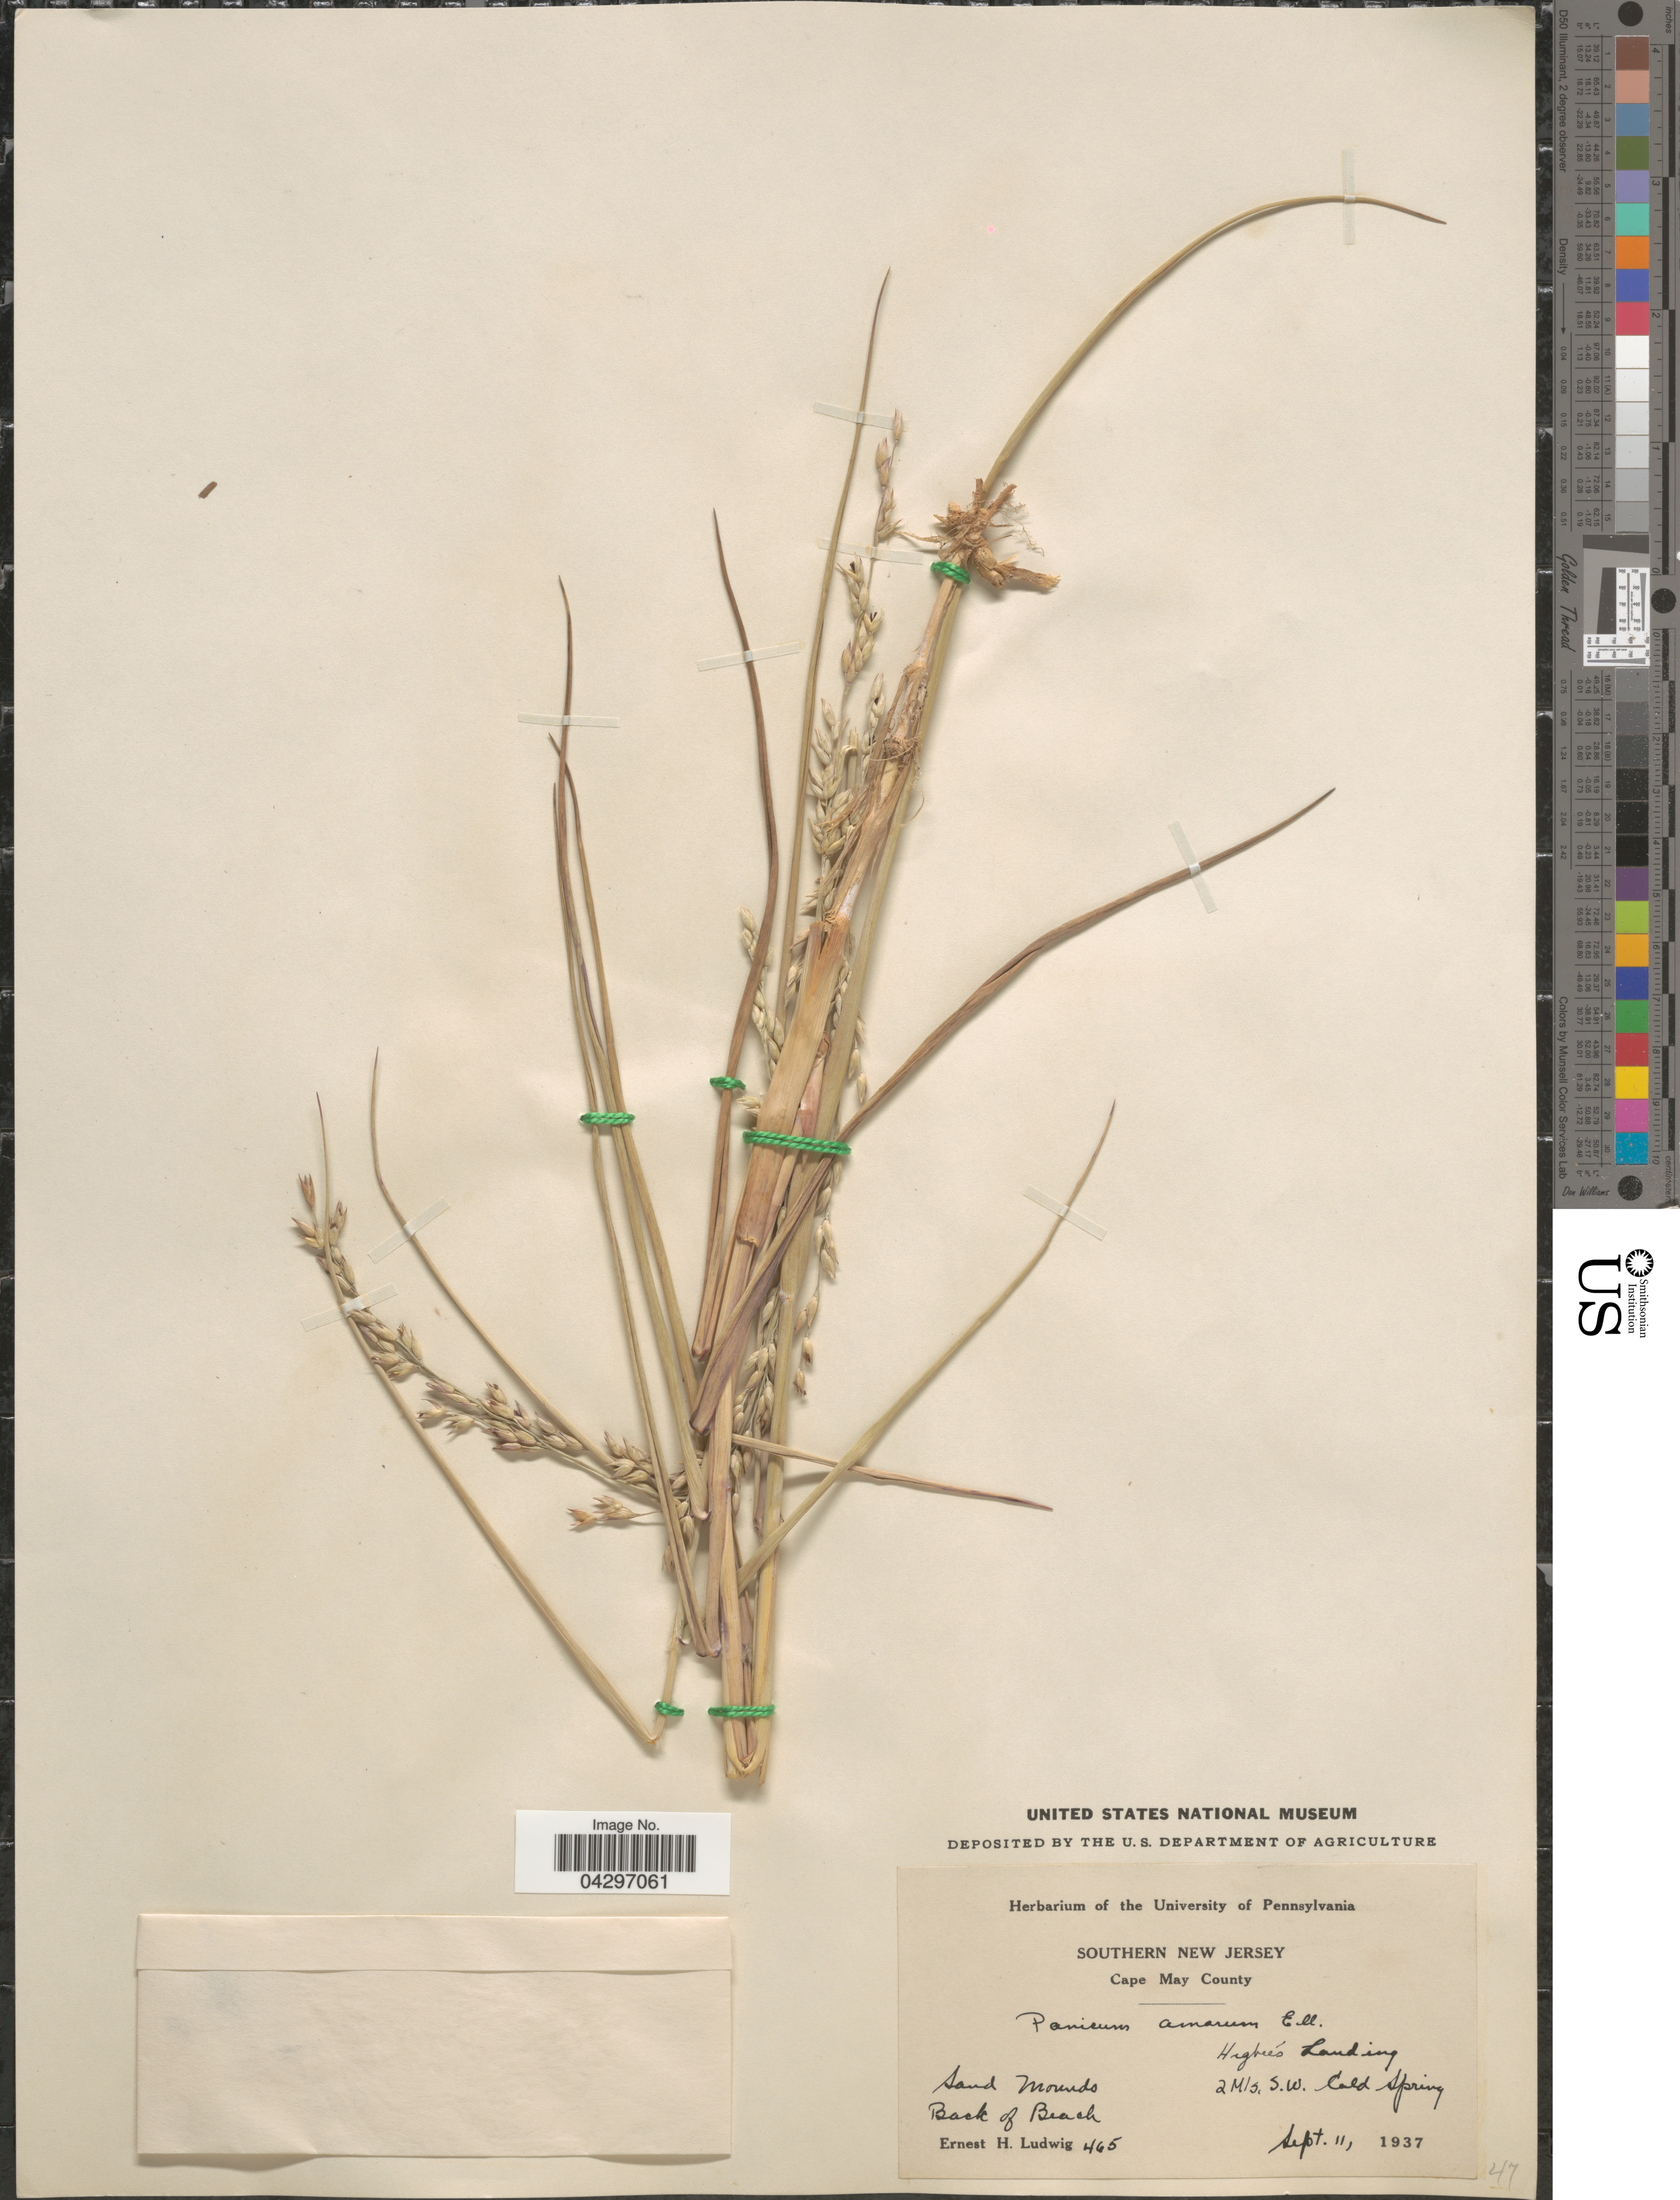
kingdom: Plantae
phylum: Tracheophyta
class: Liliopsida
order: Poales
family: Poaceae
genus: Panicum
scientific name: Panicum amarum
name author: Elliott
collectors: E. Ludwig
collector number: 465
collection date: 1937-09-11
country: United States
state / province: New Jersey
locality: Southern New Jersey. Cape May County. Sand mounds. Back of Beach. Higbées Landing. 2 mls. S. W. Cold Spring.